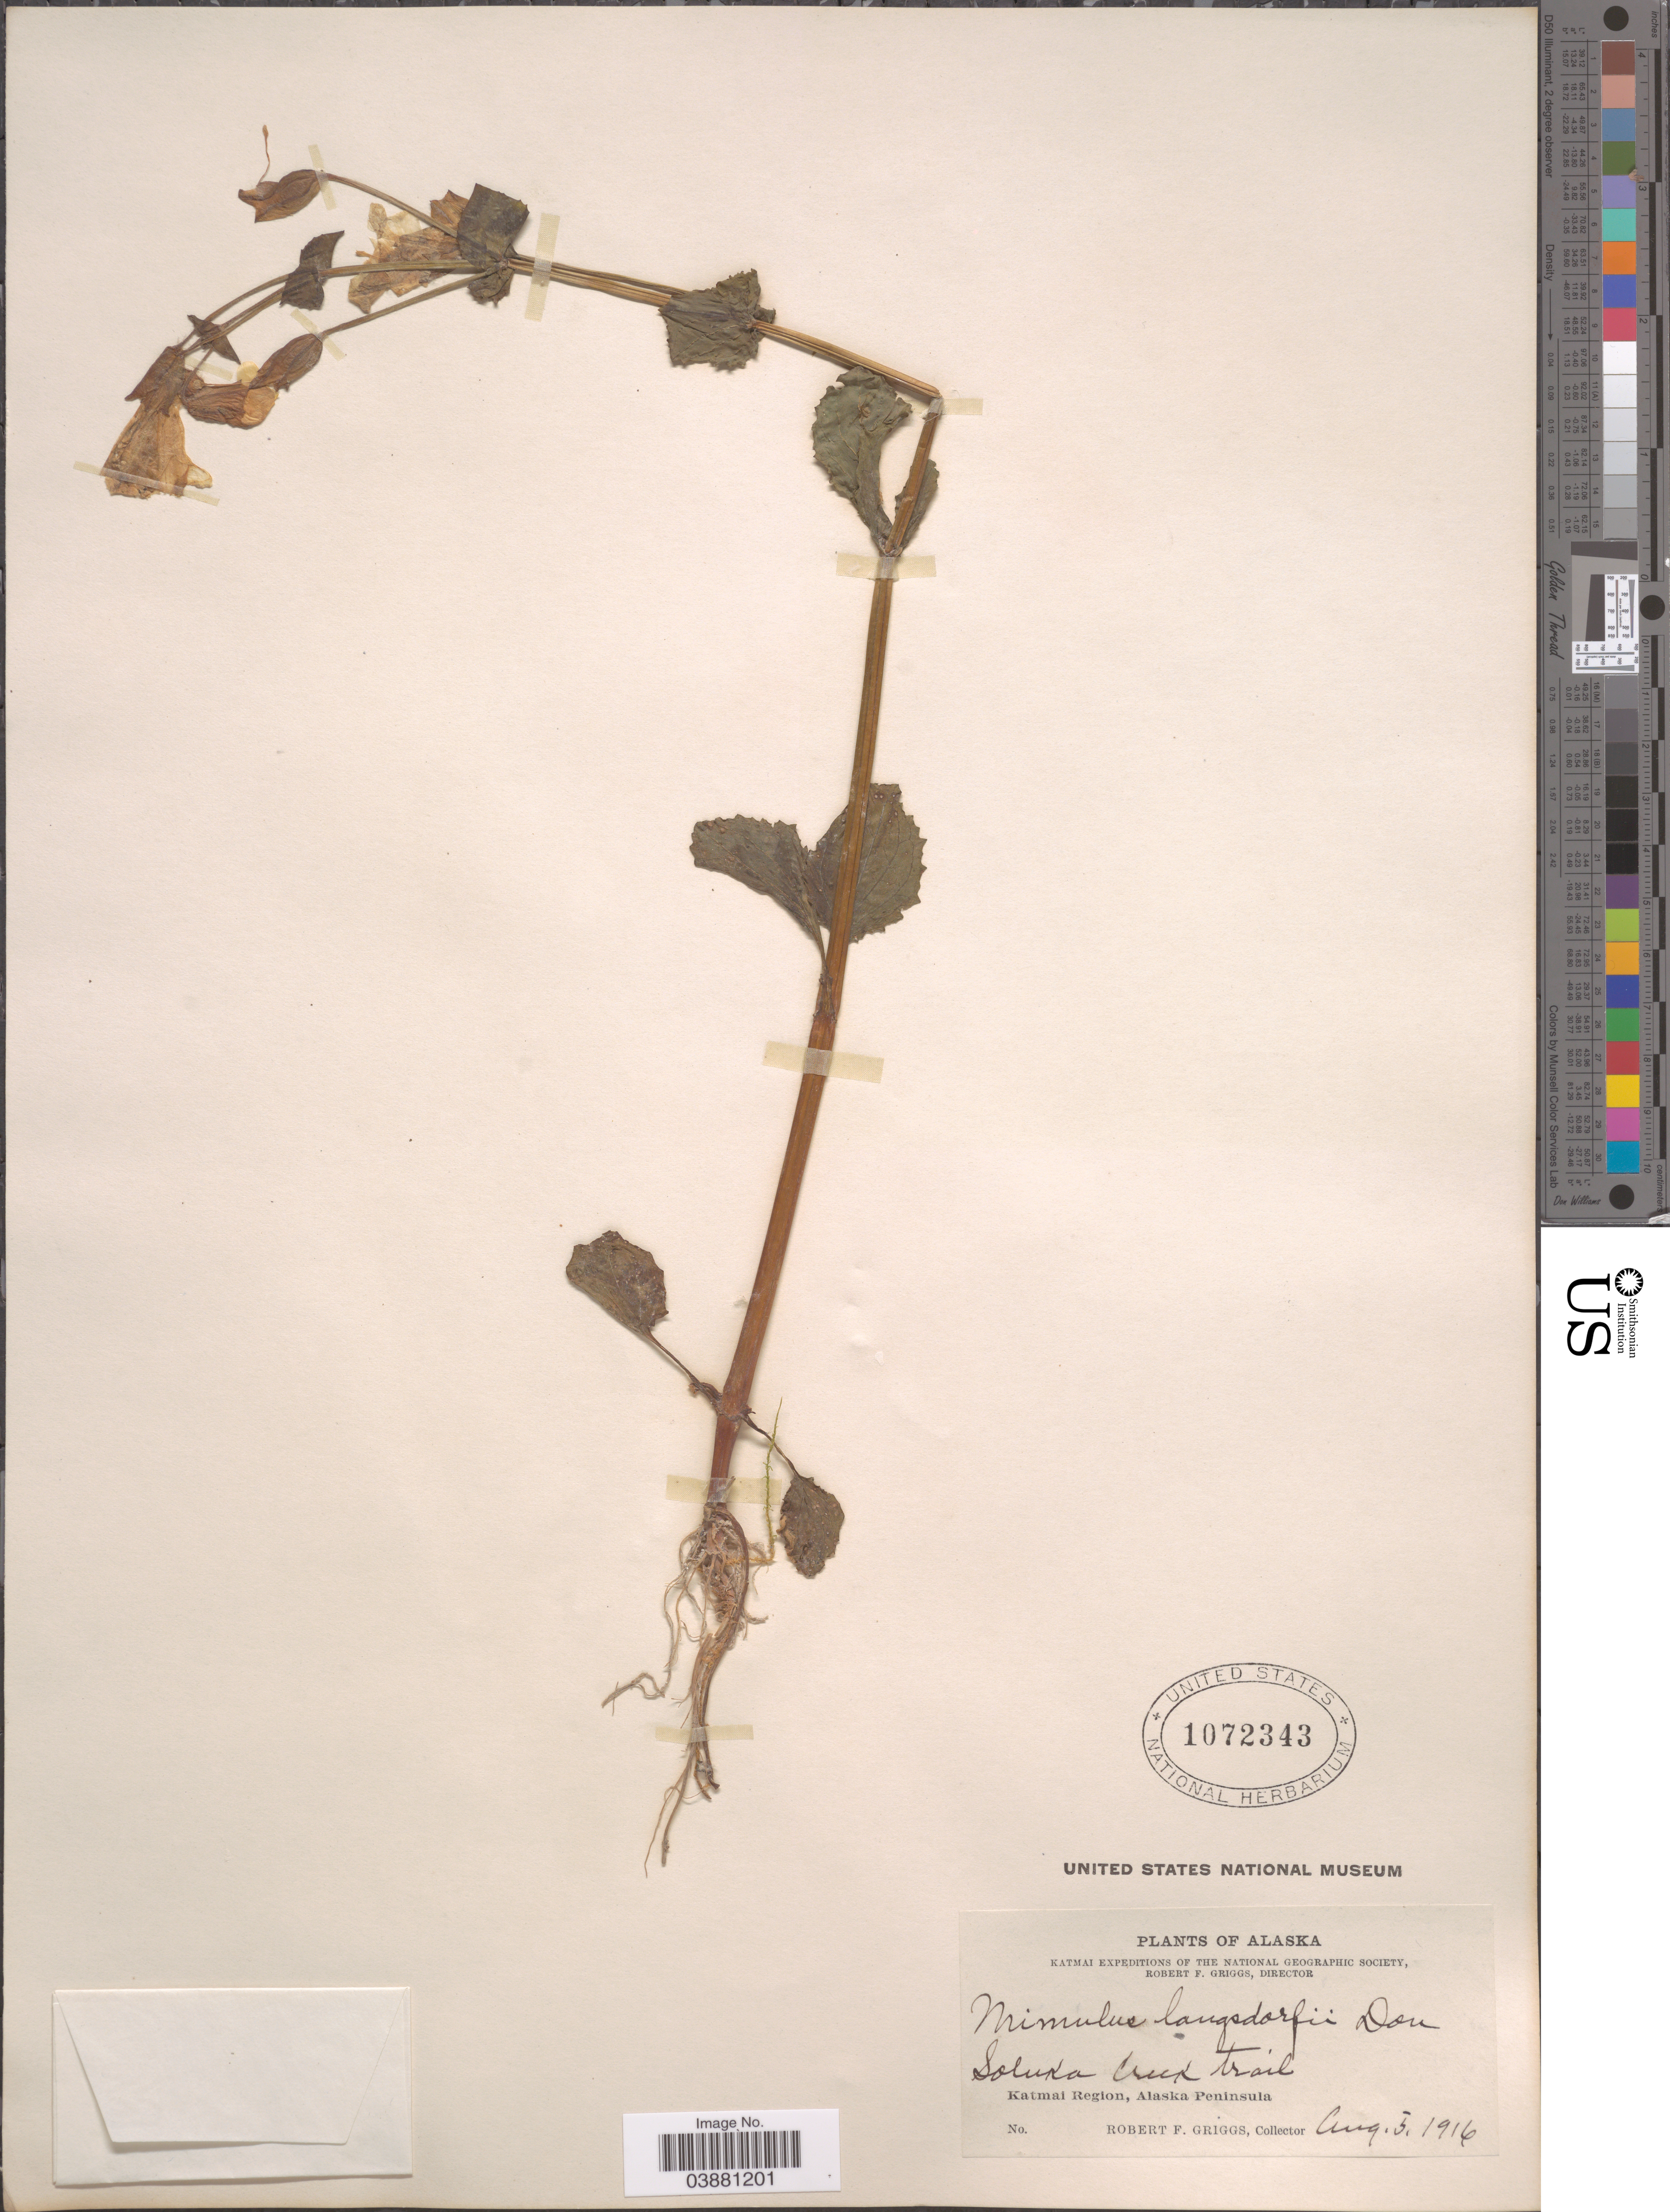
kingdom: Plantae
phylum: Tracheophyta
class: Magnoliopsida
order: Lamiales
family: Phrymaceae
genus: Mimulus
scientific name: Mimulus guttatus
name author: DC.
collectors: R. F. Griggs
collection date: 1916-08-05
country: United States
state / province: Alaska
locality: Soluka Creek trail. Katmai Region, Alaska Peninsula.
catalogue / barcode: US 1072343